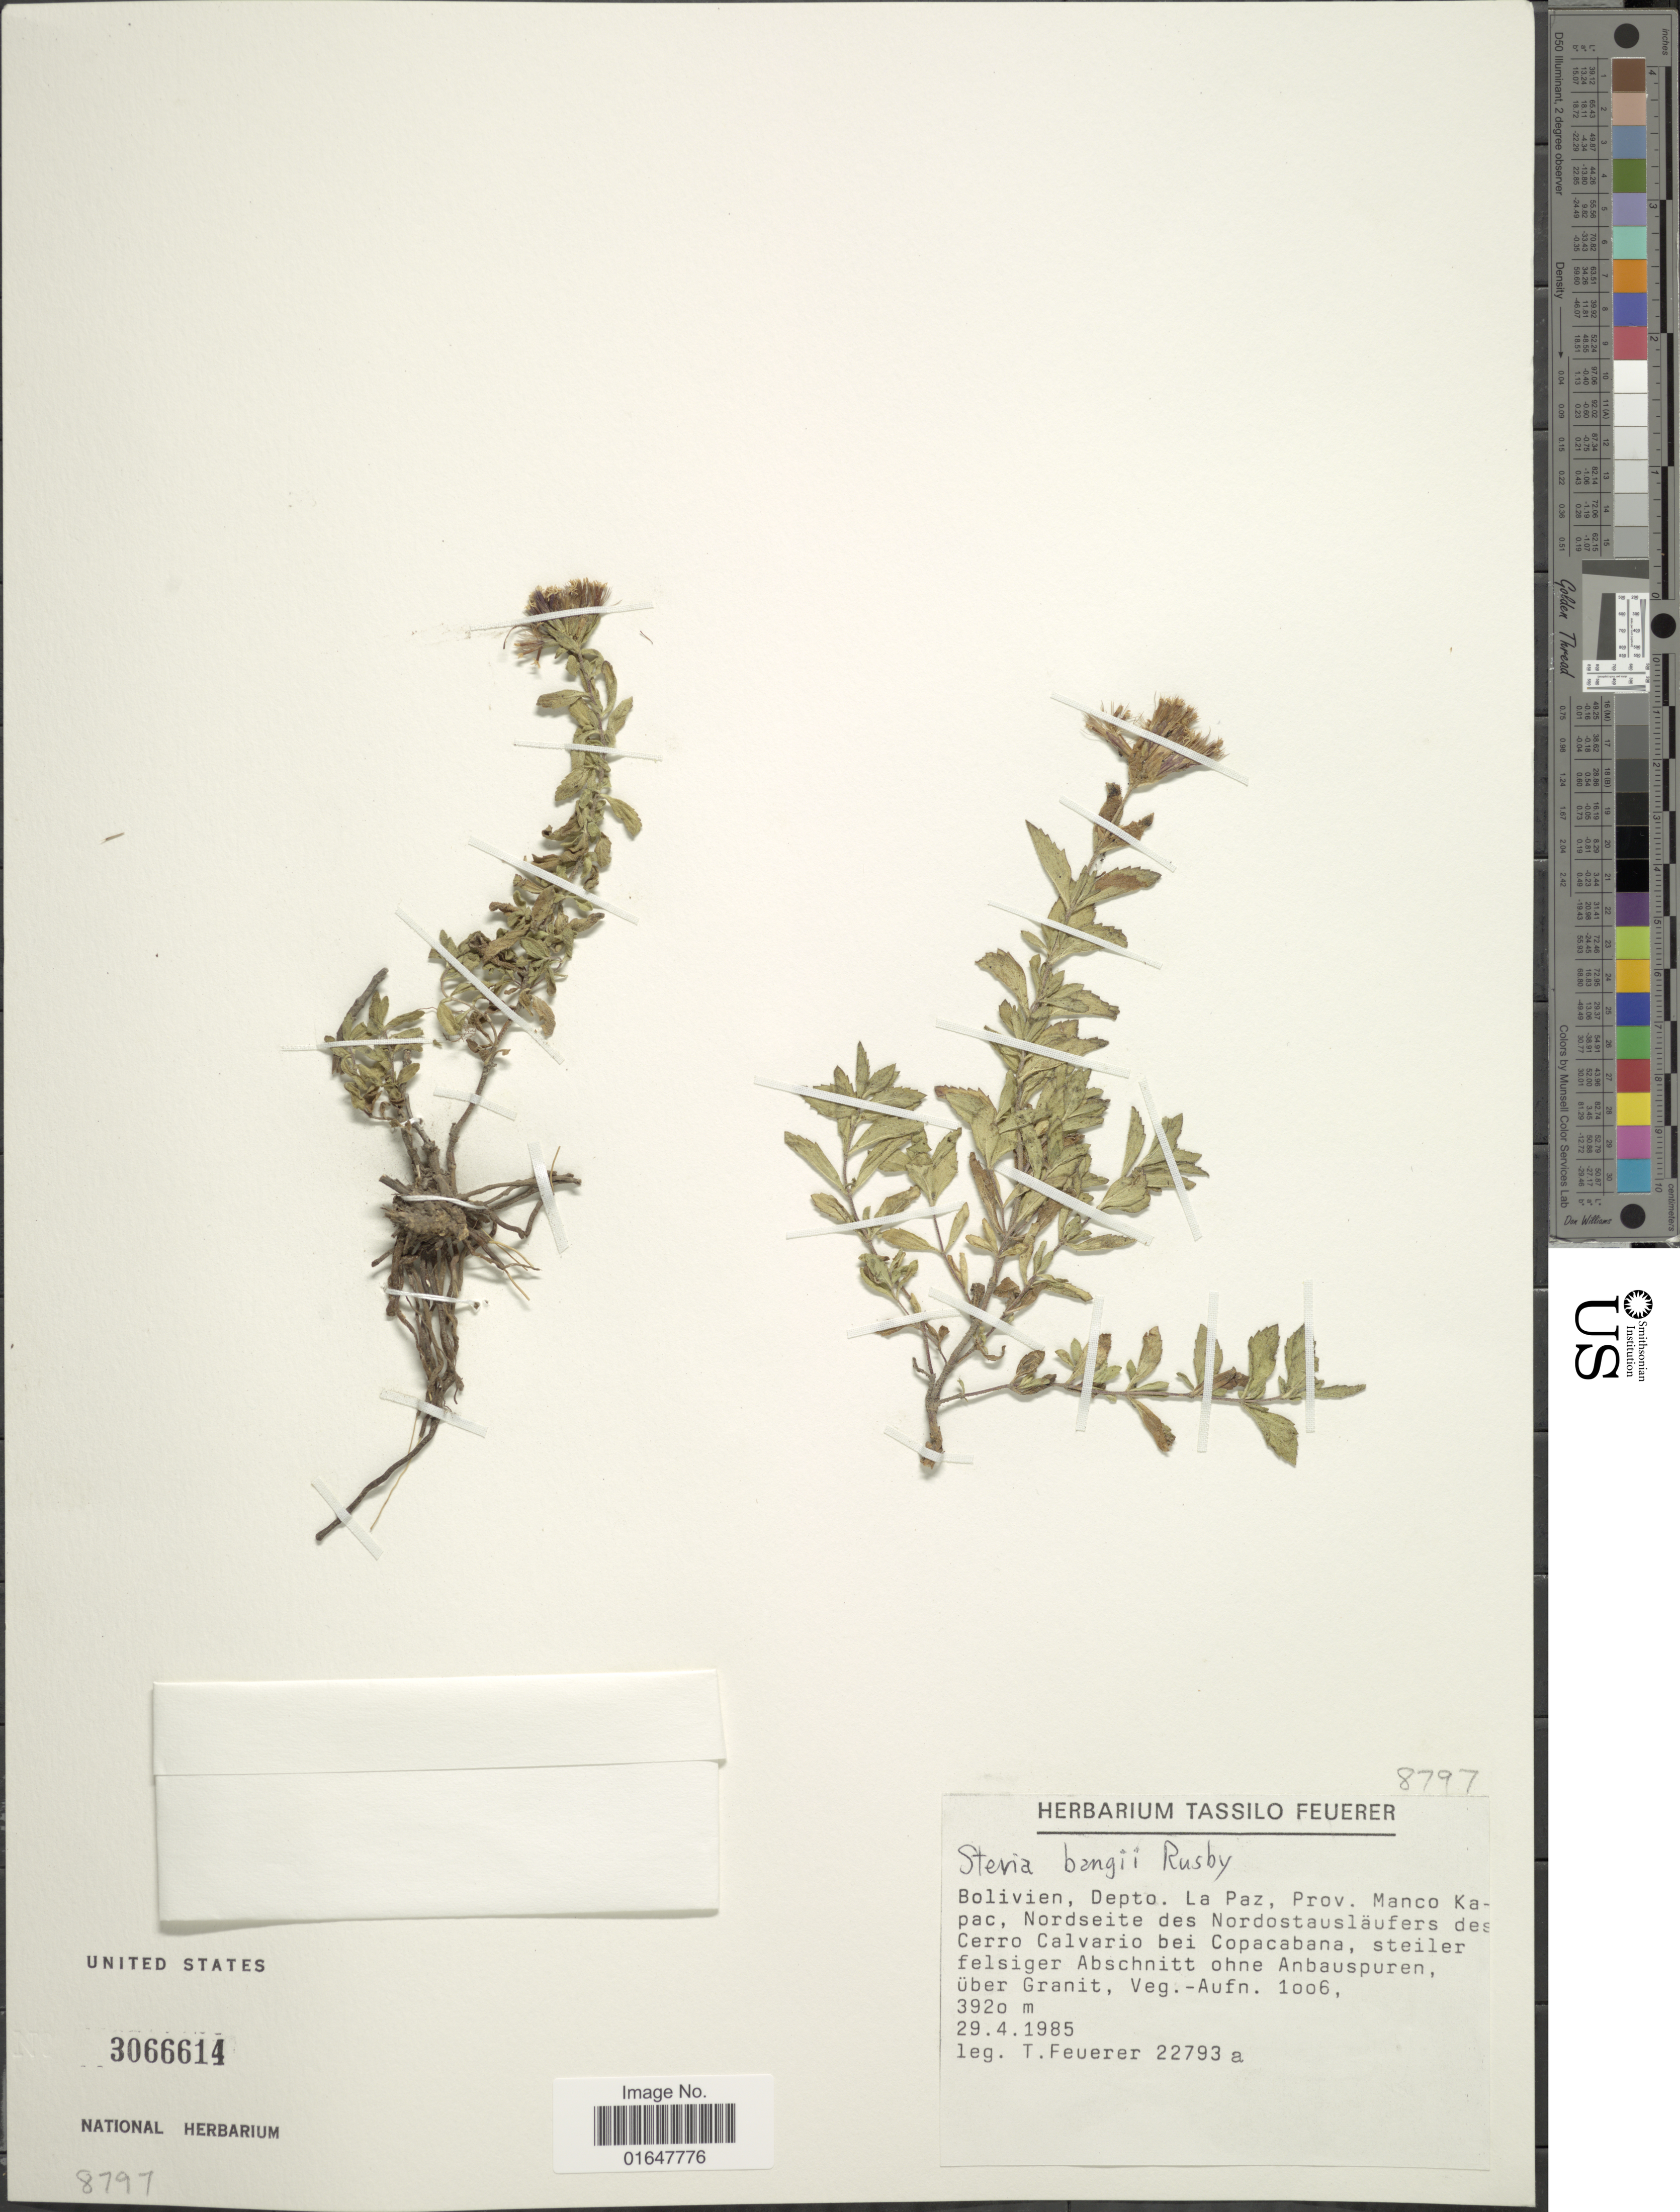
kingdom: Plantae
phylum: Tracheophyta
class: Magnoliopsida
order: Asterales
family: Asteraceae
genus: Stevia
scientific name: Stevia bangii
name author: Rusby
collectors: T. Feuerer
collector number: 22793a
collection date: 1985-04-29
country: Bolivia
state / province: La Paz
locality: Bolivien, Prov. Manco Kapac, Nordseite des Nordostauslaufers des Cerro Calvario bei Copacabana, steiler felsiger Abschnitt ohne Anbauspuren, uber Granit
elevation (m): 3920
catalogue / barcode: US 3066614